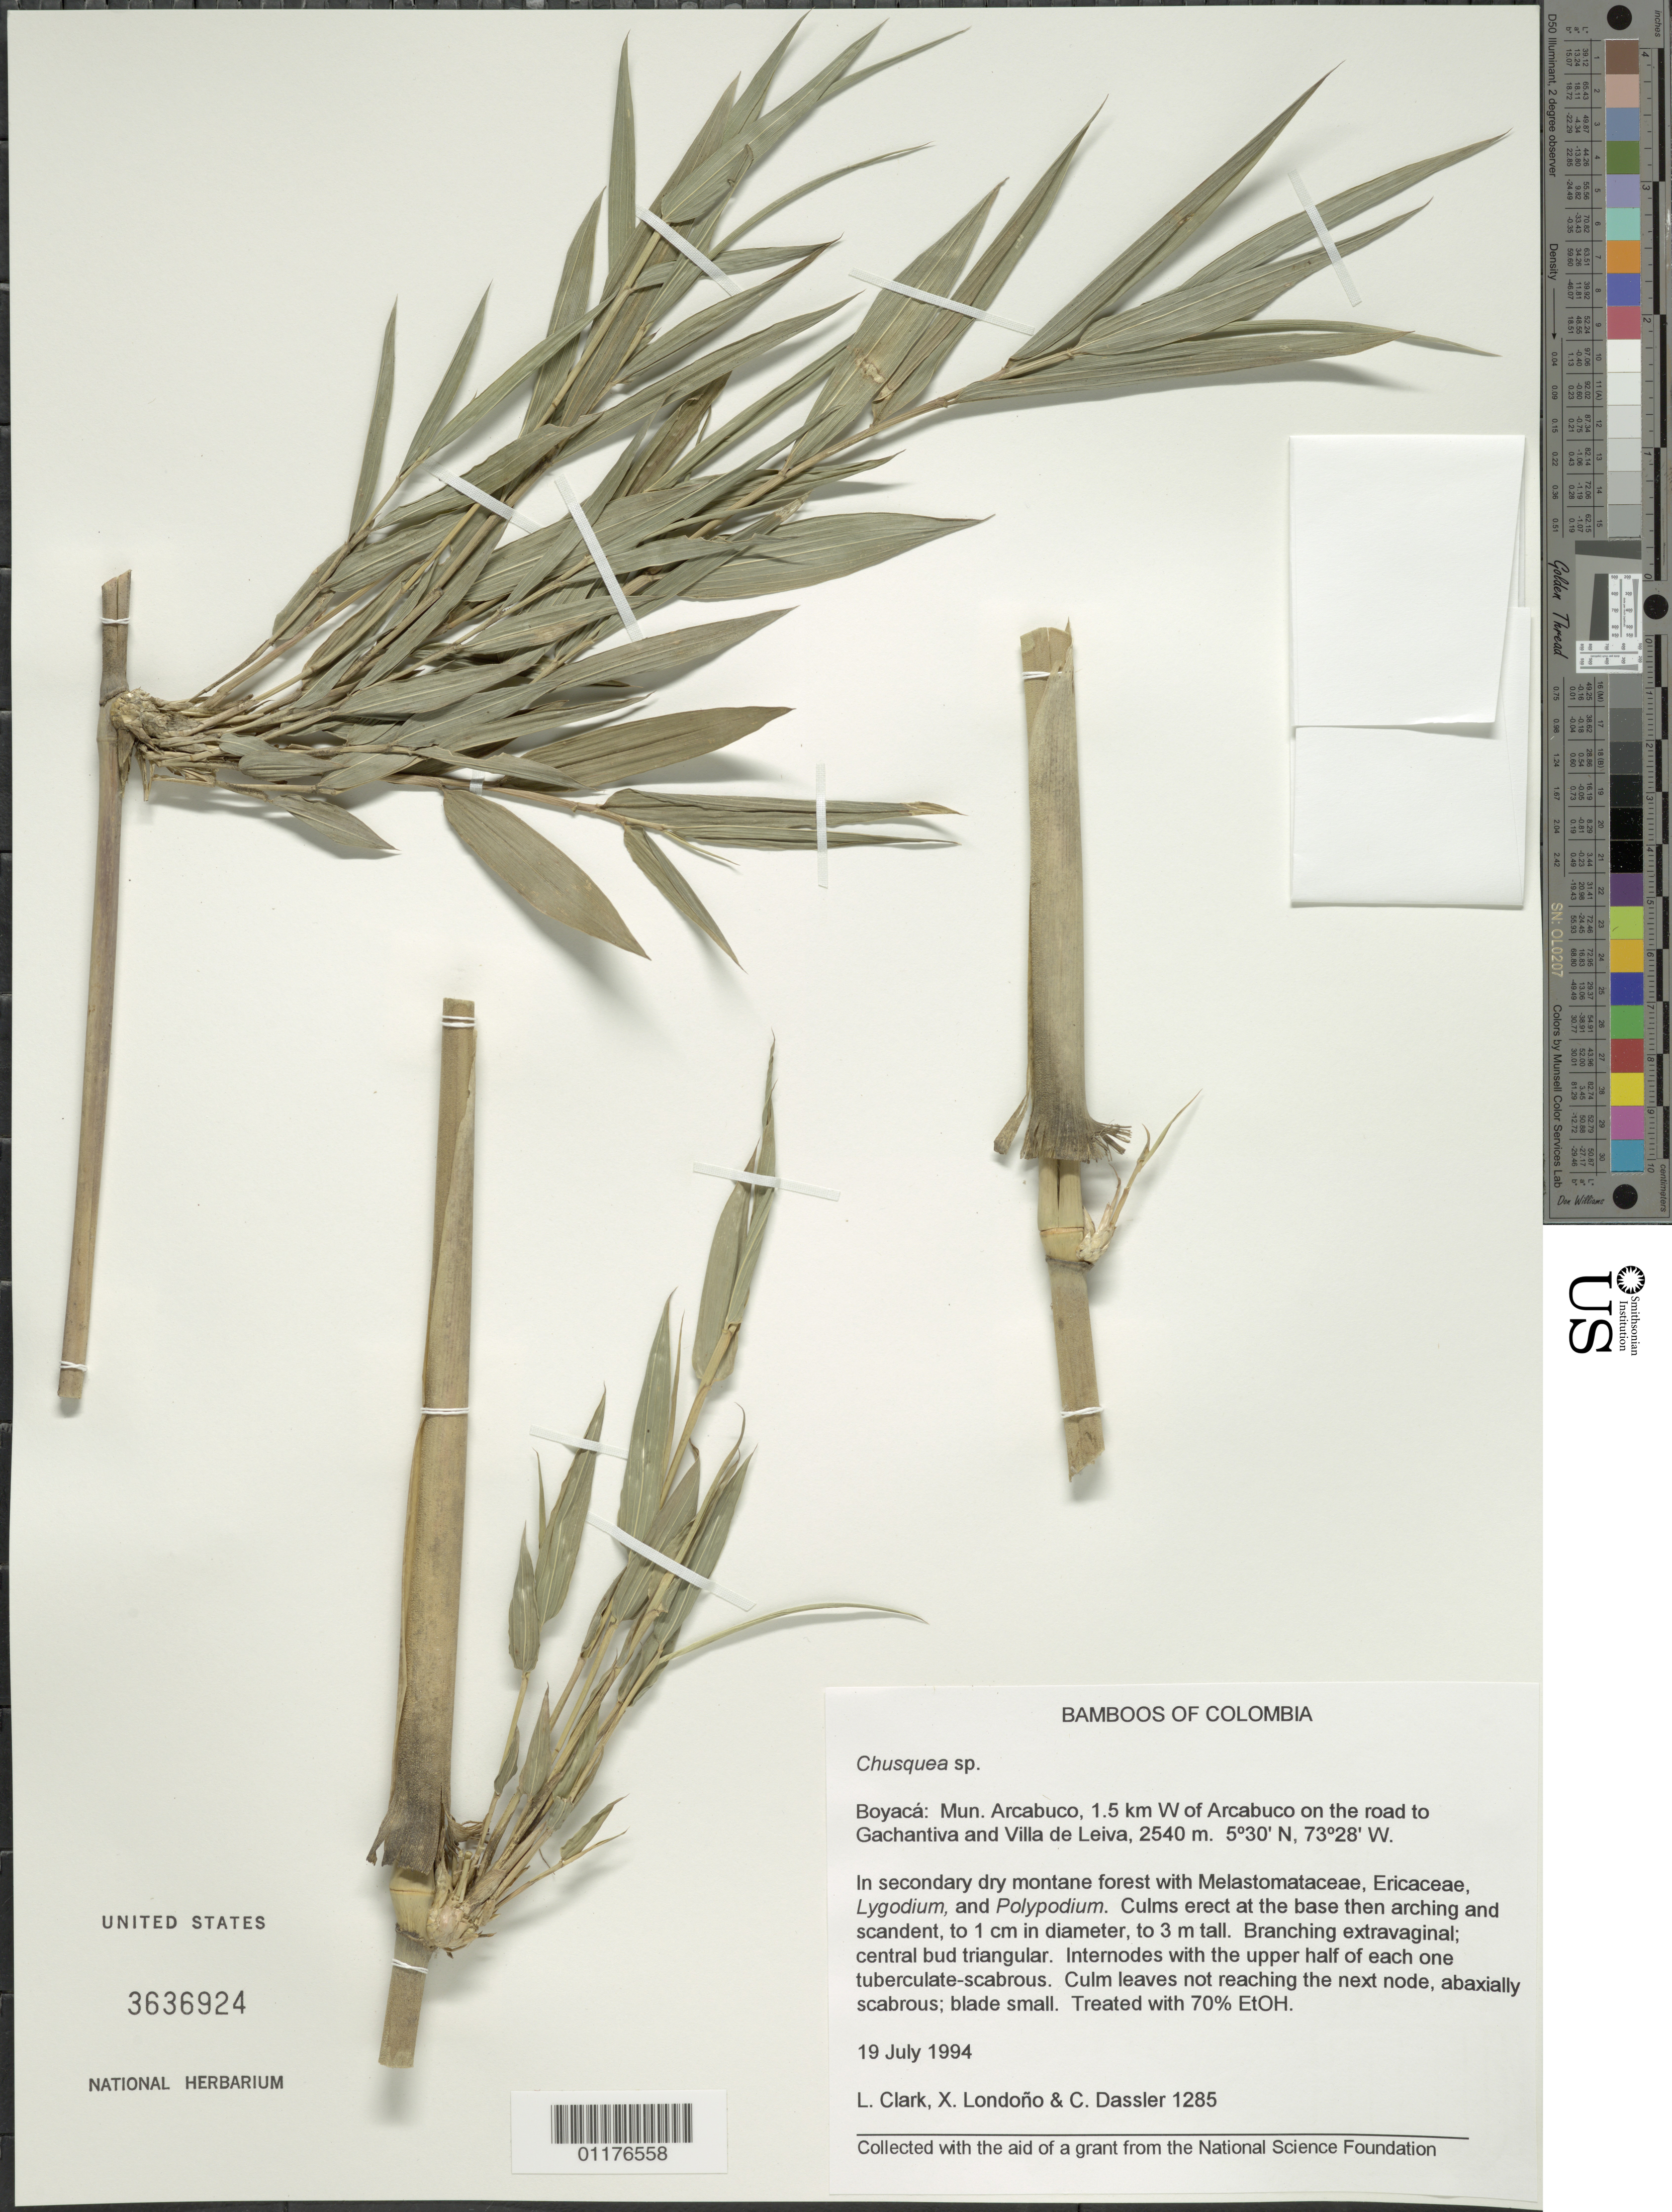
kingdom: Plantae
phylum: Tracheophyta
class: Liliopsida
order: Poales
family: Poaceae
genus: Chusquea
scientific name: Chusquea sp.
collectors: L. G. Clark, X. Londoño & C. Dassler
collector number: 1285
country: Colombia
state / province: Boyacá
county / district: Arcabuco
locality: W of Arcabuco on the road to Gachantiva and Villa de Leiva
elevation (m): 2540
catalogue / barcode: US 3636924